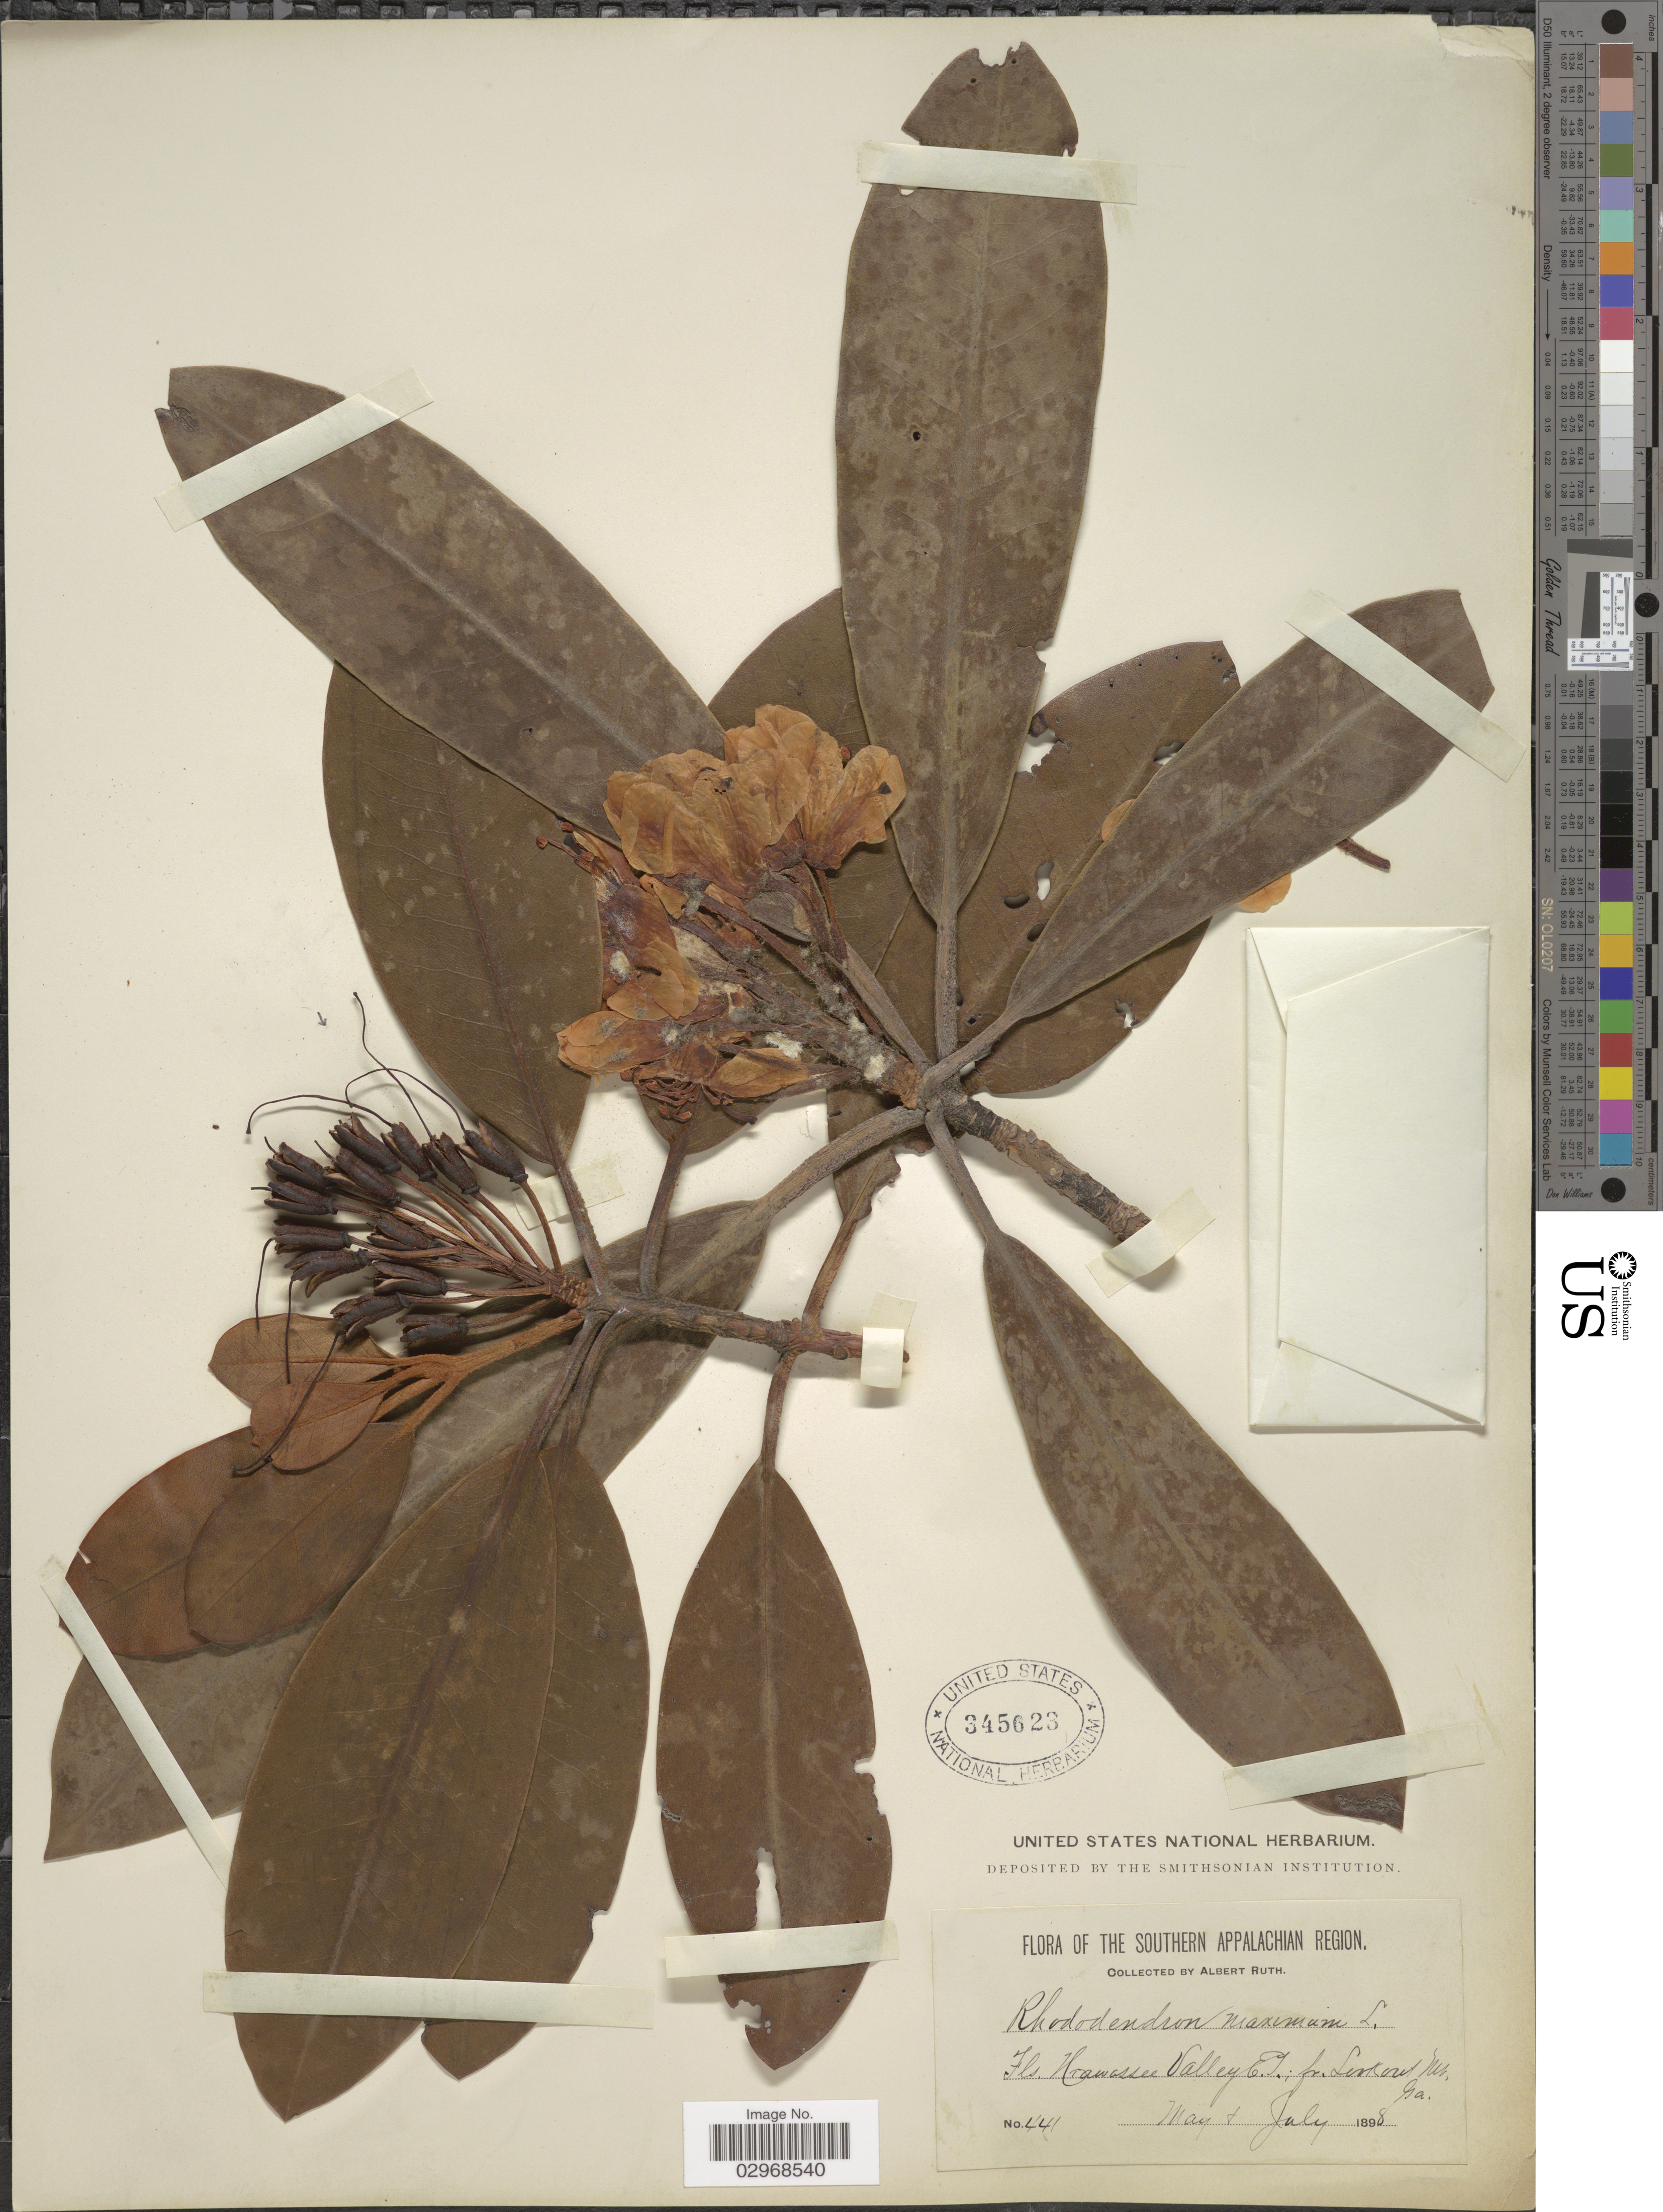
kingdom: Plantae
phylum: Tracheophyta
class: Magnoliopsida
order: Ericales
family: Ericaceae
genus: Rhododendron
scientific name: Rhododendron maximum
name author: L.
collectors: A. Ruth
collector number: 441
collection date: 1898-05/1898-07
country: United States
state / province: Georgia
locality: Southern Appalachian Region. Fls. Hawassee Valley Co. I. fr. Lookout Mt.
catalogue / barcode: US 345623